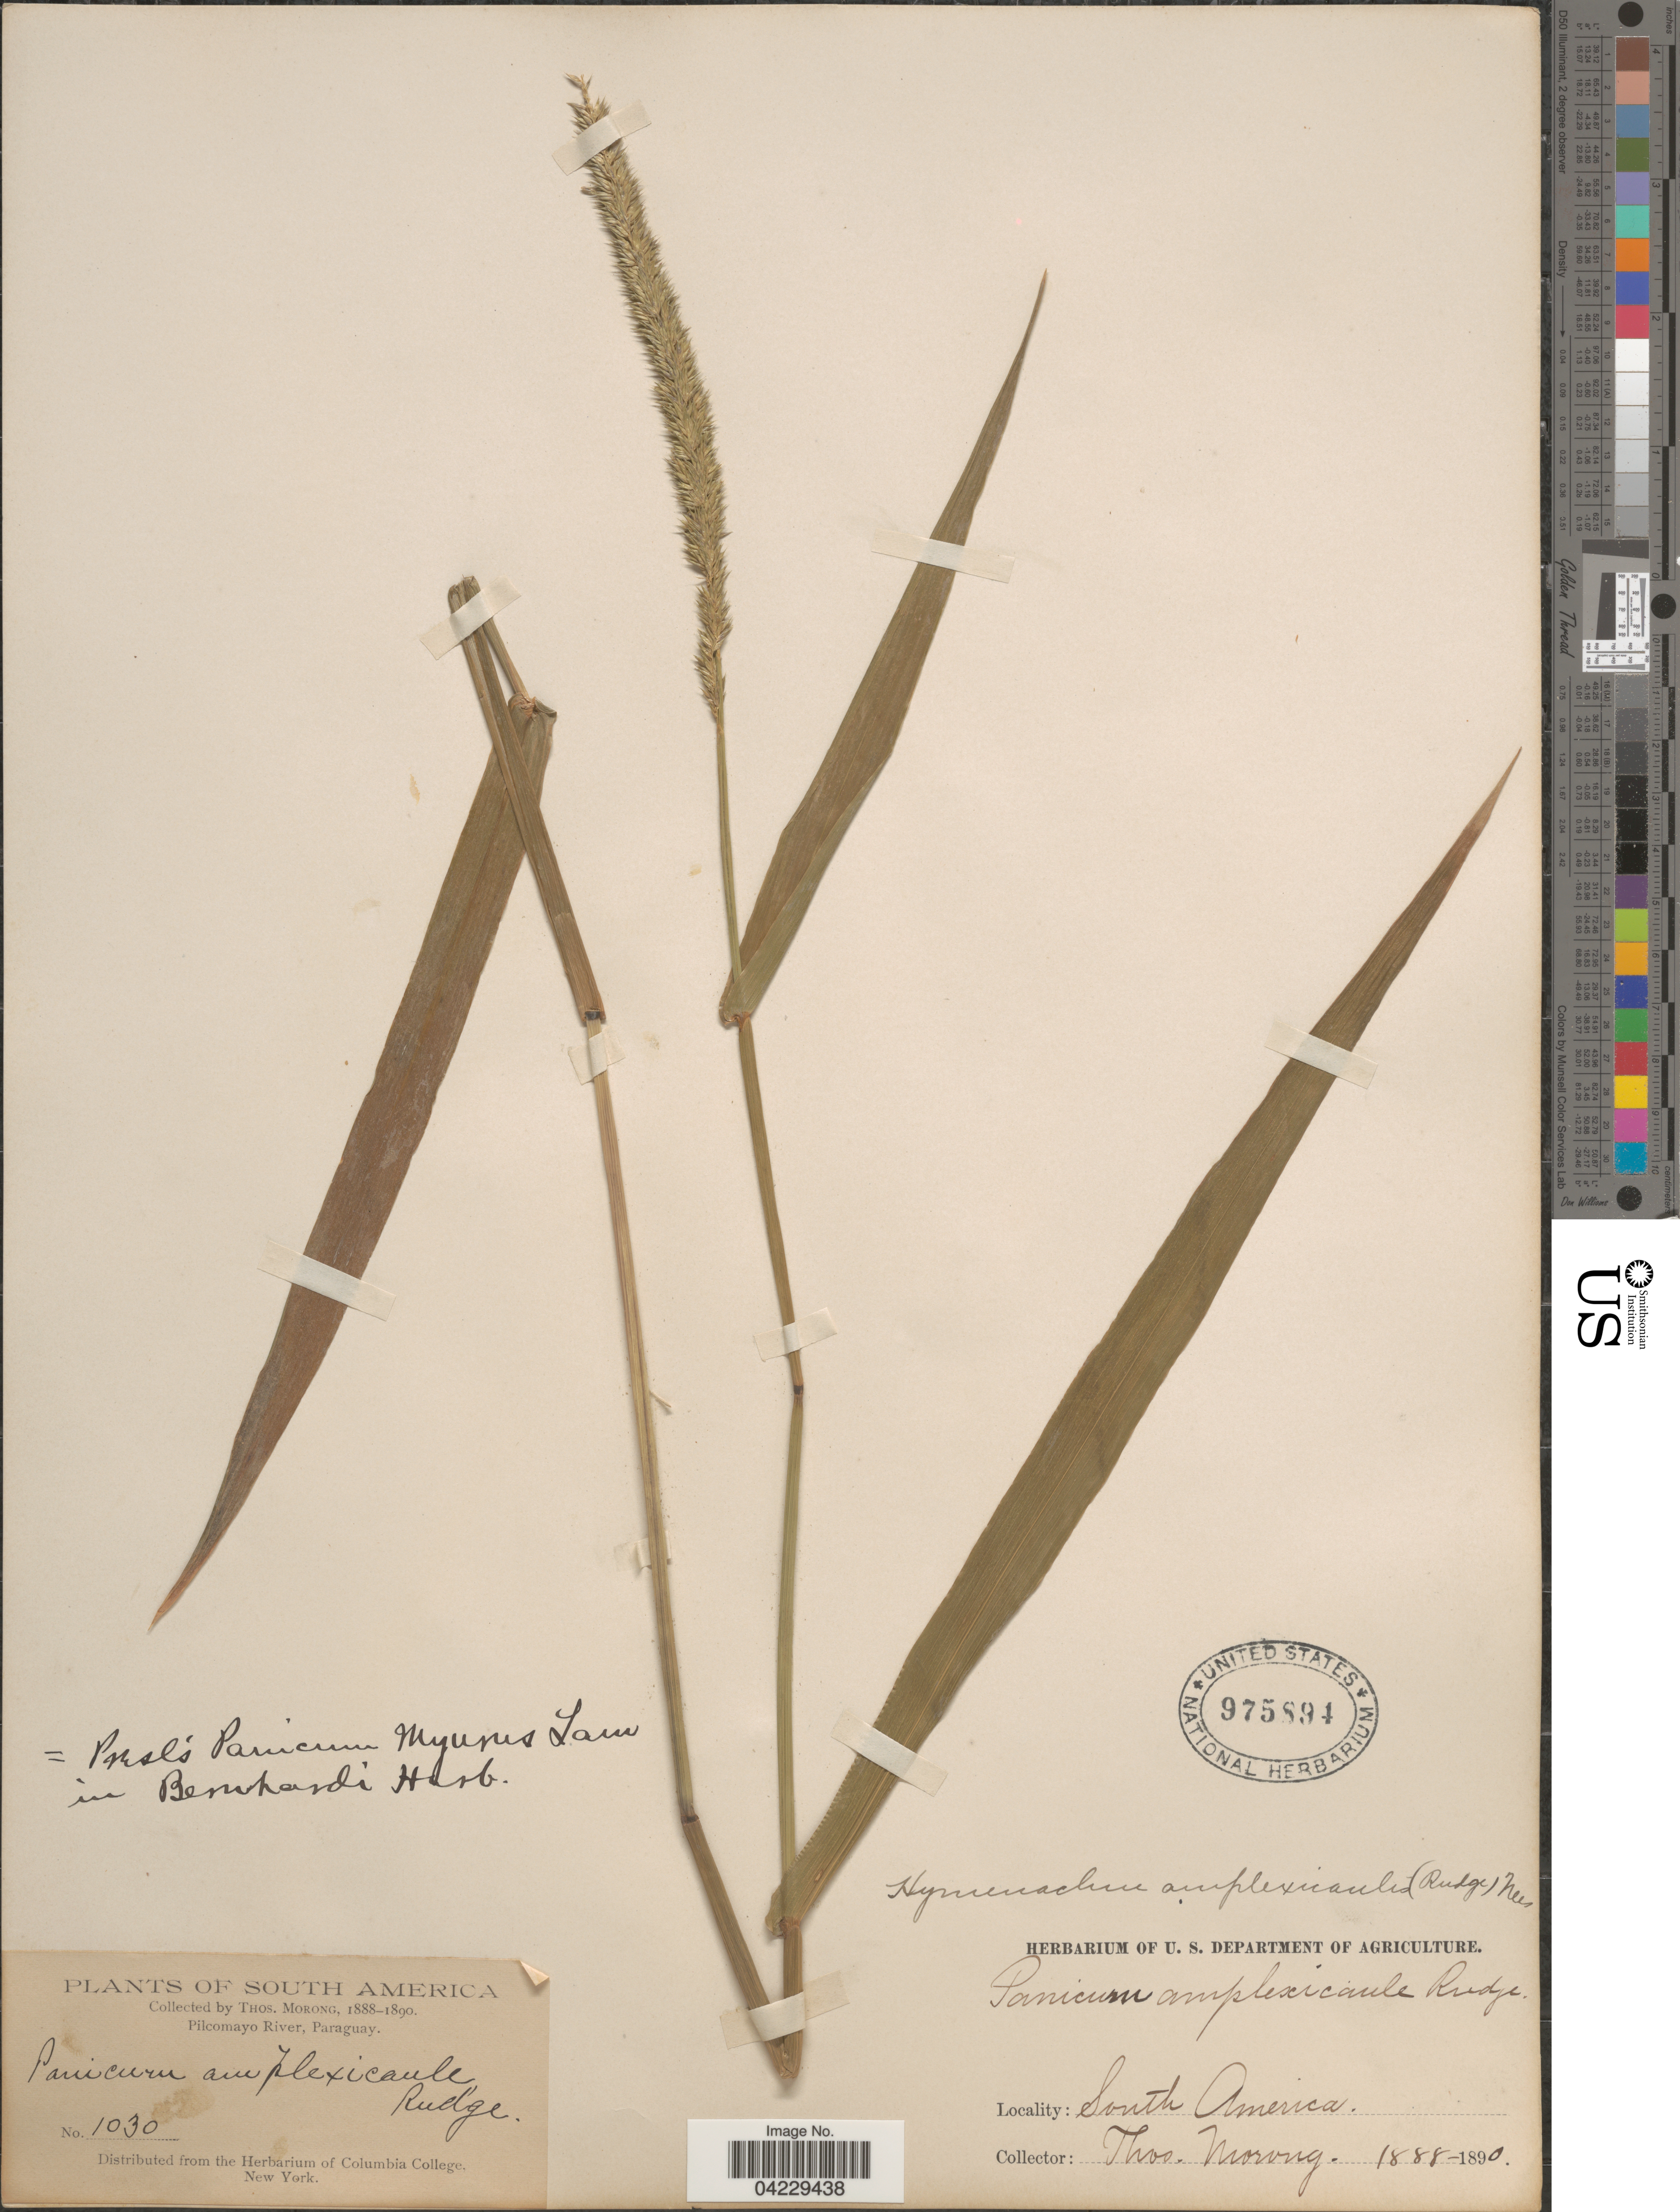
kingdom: Plantae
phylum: Tracheophyta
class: Liliopsida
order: Poales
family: Poaceae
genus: Hymenachne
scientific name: Hymenachne amplexicaulis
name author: (Rudge) Nees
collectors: ex herb. T. Morong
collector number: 1030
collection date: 1888/1890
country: Paraguay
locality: Pilcomayo River.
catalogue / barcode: US 975894